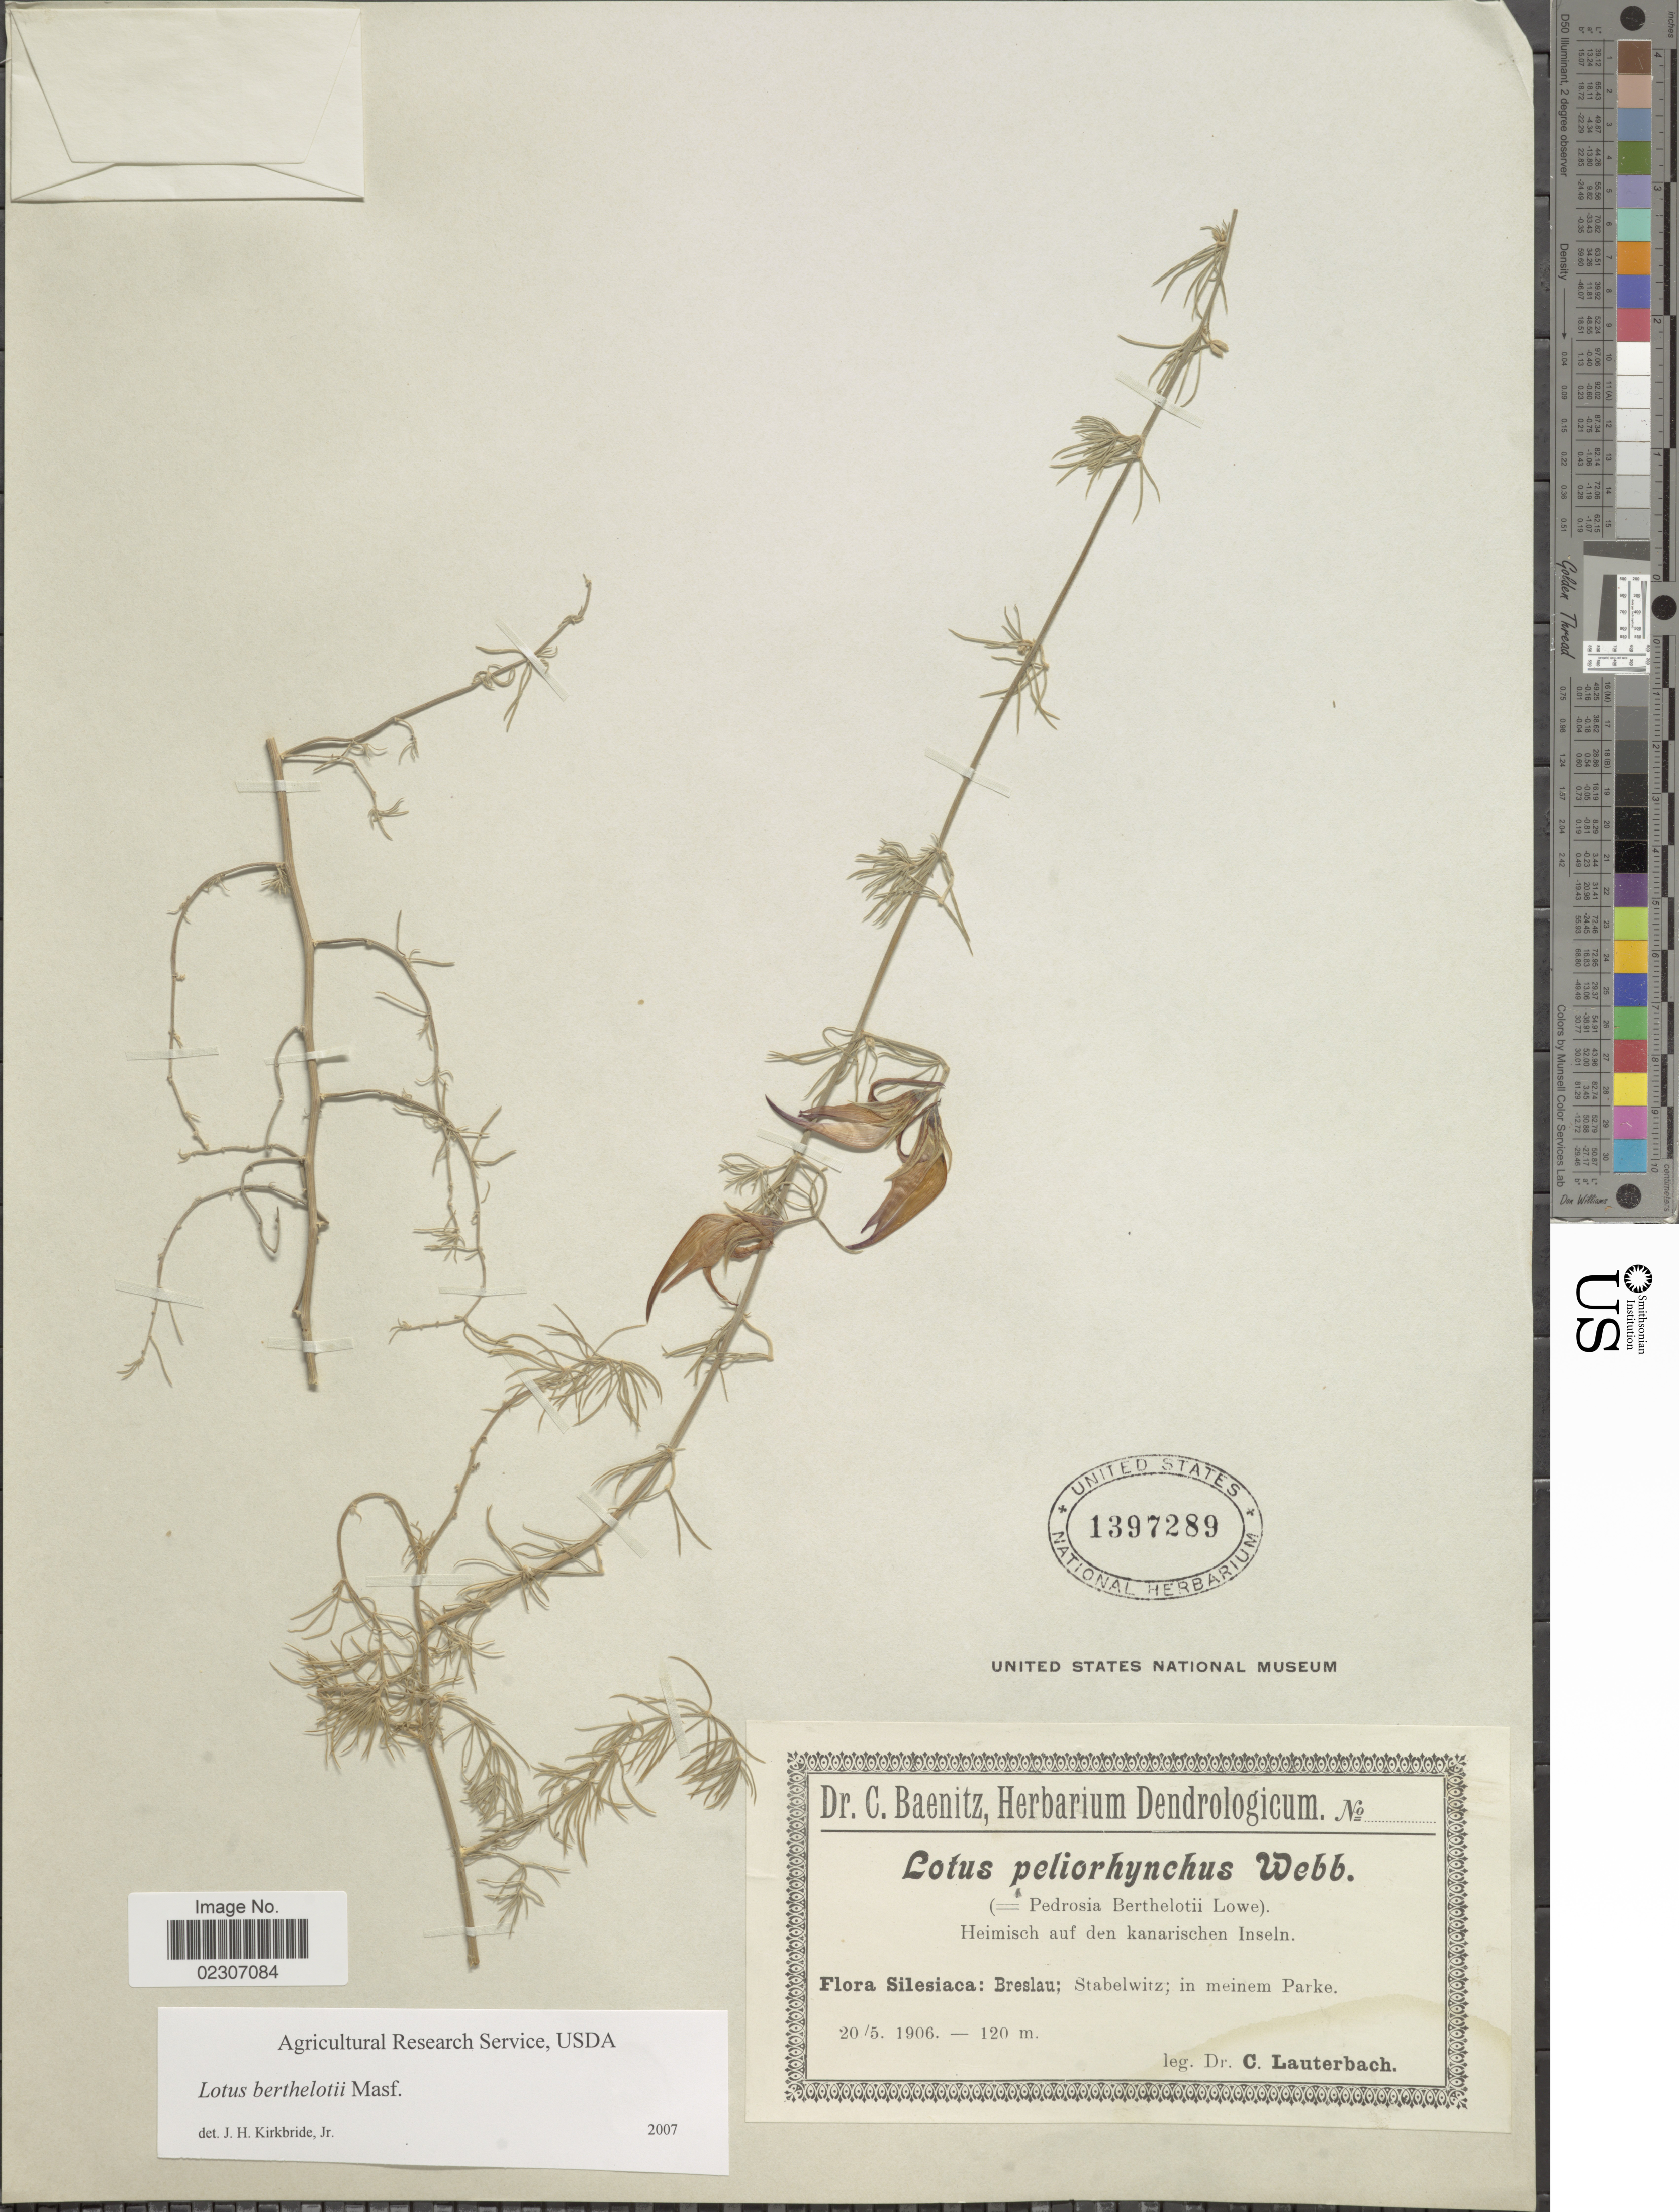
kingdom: Plantae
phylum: Tracheophyta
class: Magnoliopsida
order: Fabales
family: Fabaceae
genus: Lotus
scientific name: Lotus bertheloti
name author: Lowe ex Masf.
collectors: C. A. G. Lauterbach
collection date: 1906-05-20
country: Poland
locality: Silesiaca: Breslau; Stabelwitz; in meinem Parke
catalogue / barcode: US 1397289